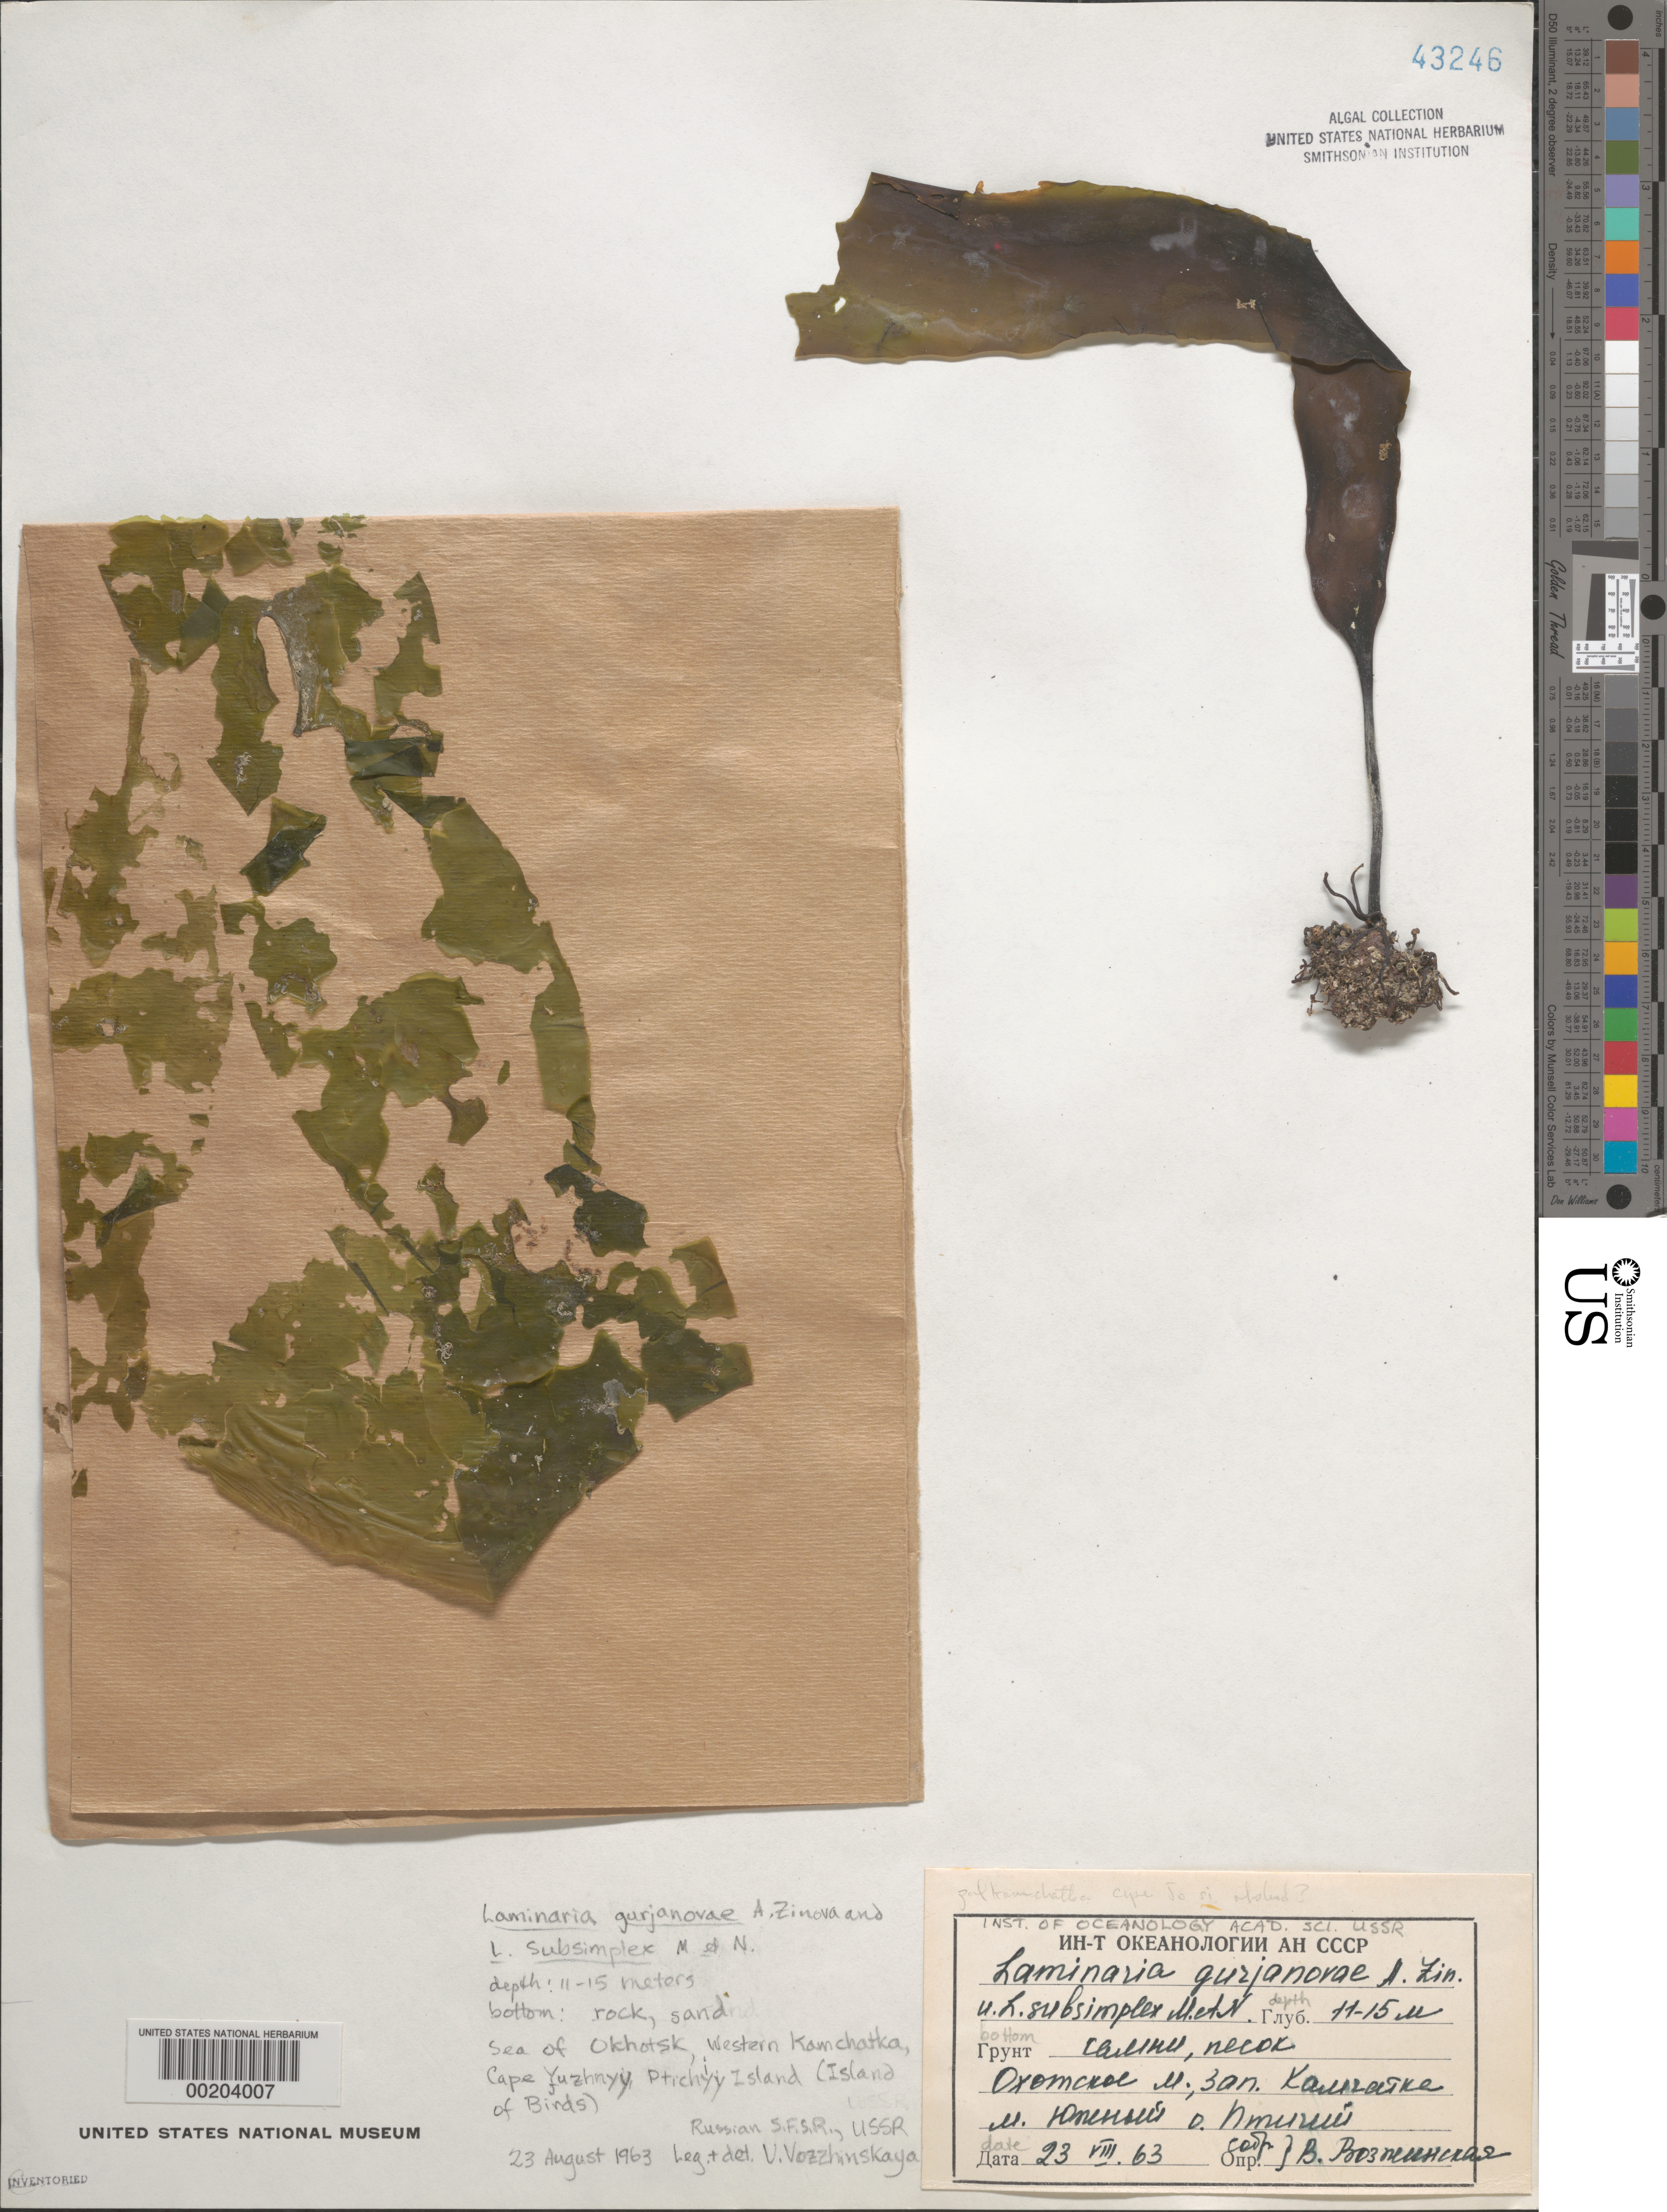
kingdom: Chromista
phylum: Ochrophyta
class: Phaeophyceae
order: Laminariales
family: Laminariaceae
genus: Saccharina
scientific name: Saccharina gurjanovae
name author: (A.D.Zinova) Selivanova et al.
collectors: V. Vozzhinskaya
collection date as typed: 23 Aug 1963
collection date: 1963-08-23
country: Russian Federation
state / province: Kamchatka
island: Ptichiy Island (Bird Island)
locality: Sea of Okhotsk, western Kamchatka, Cape Yuzhniy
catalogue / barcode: US 43246